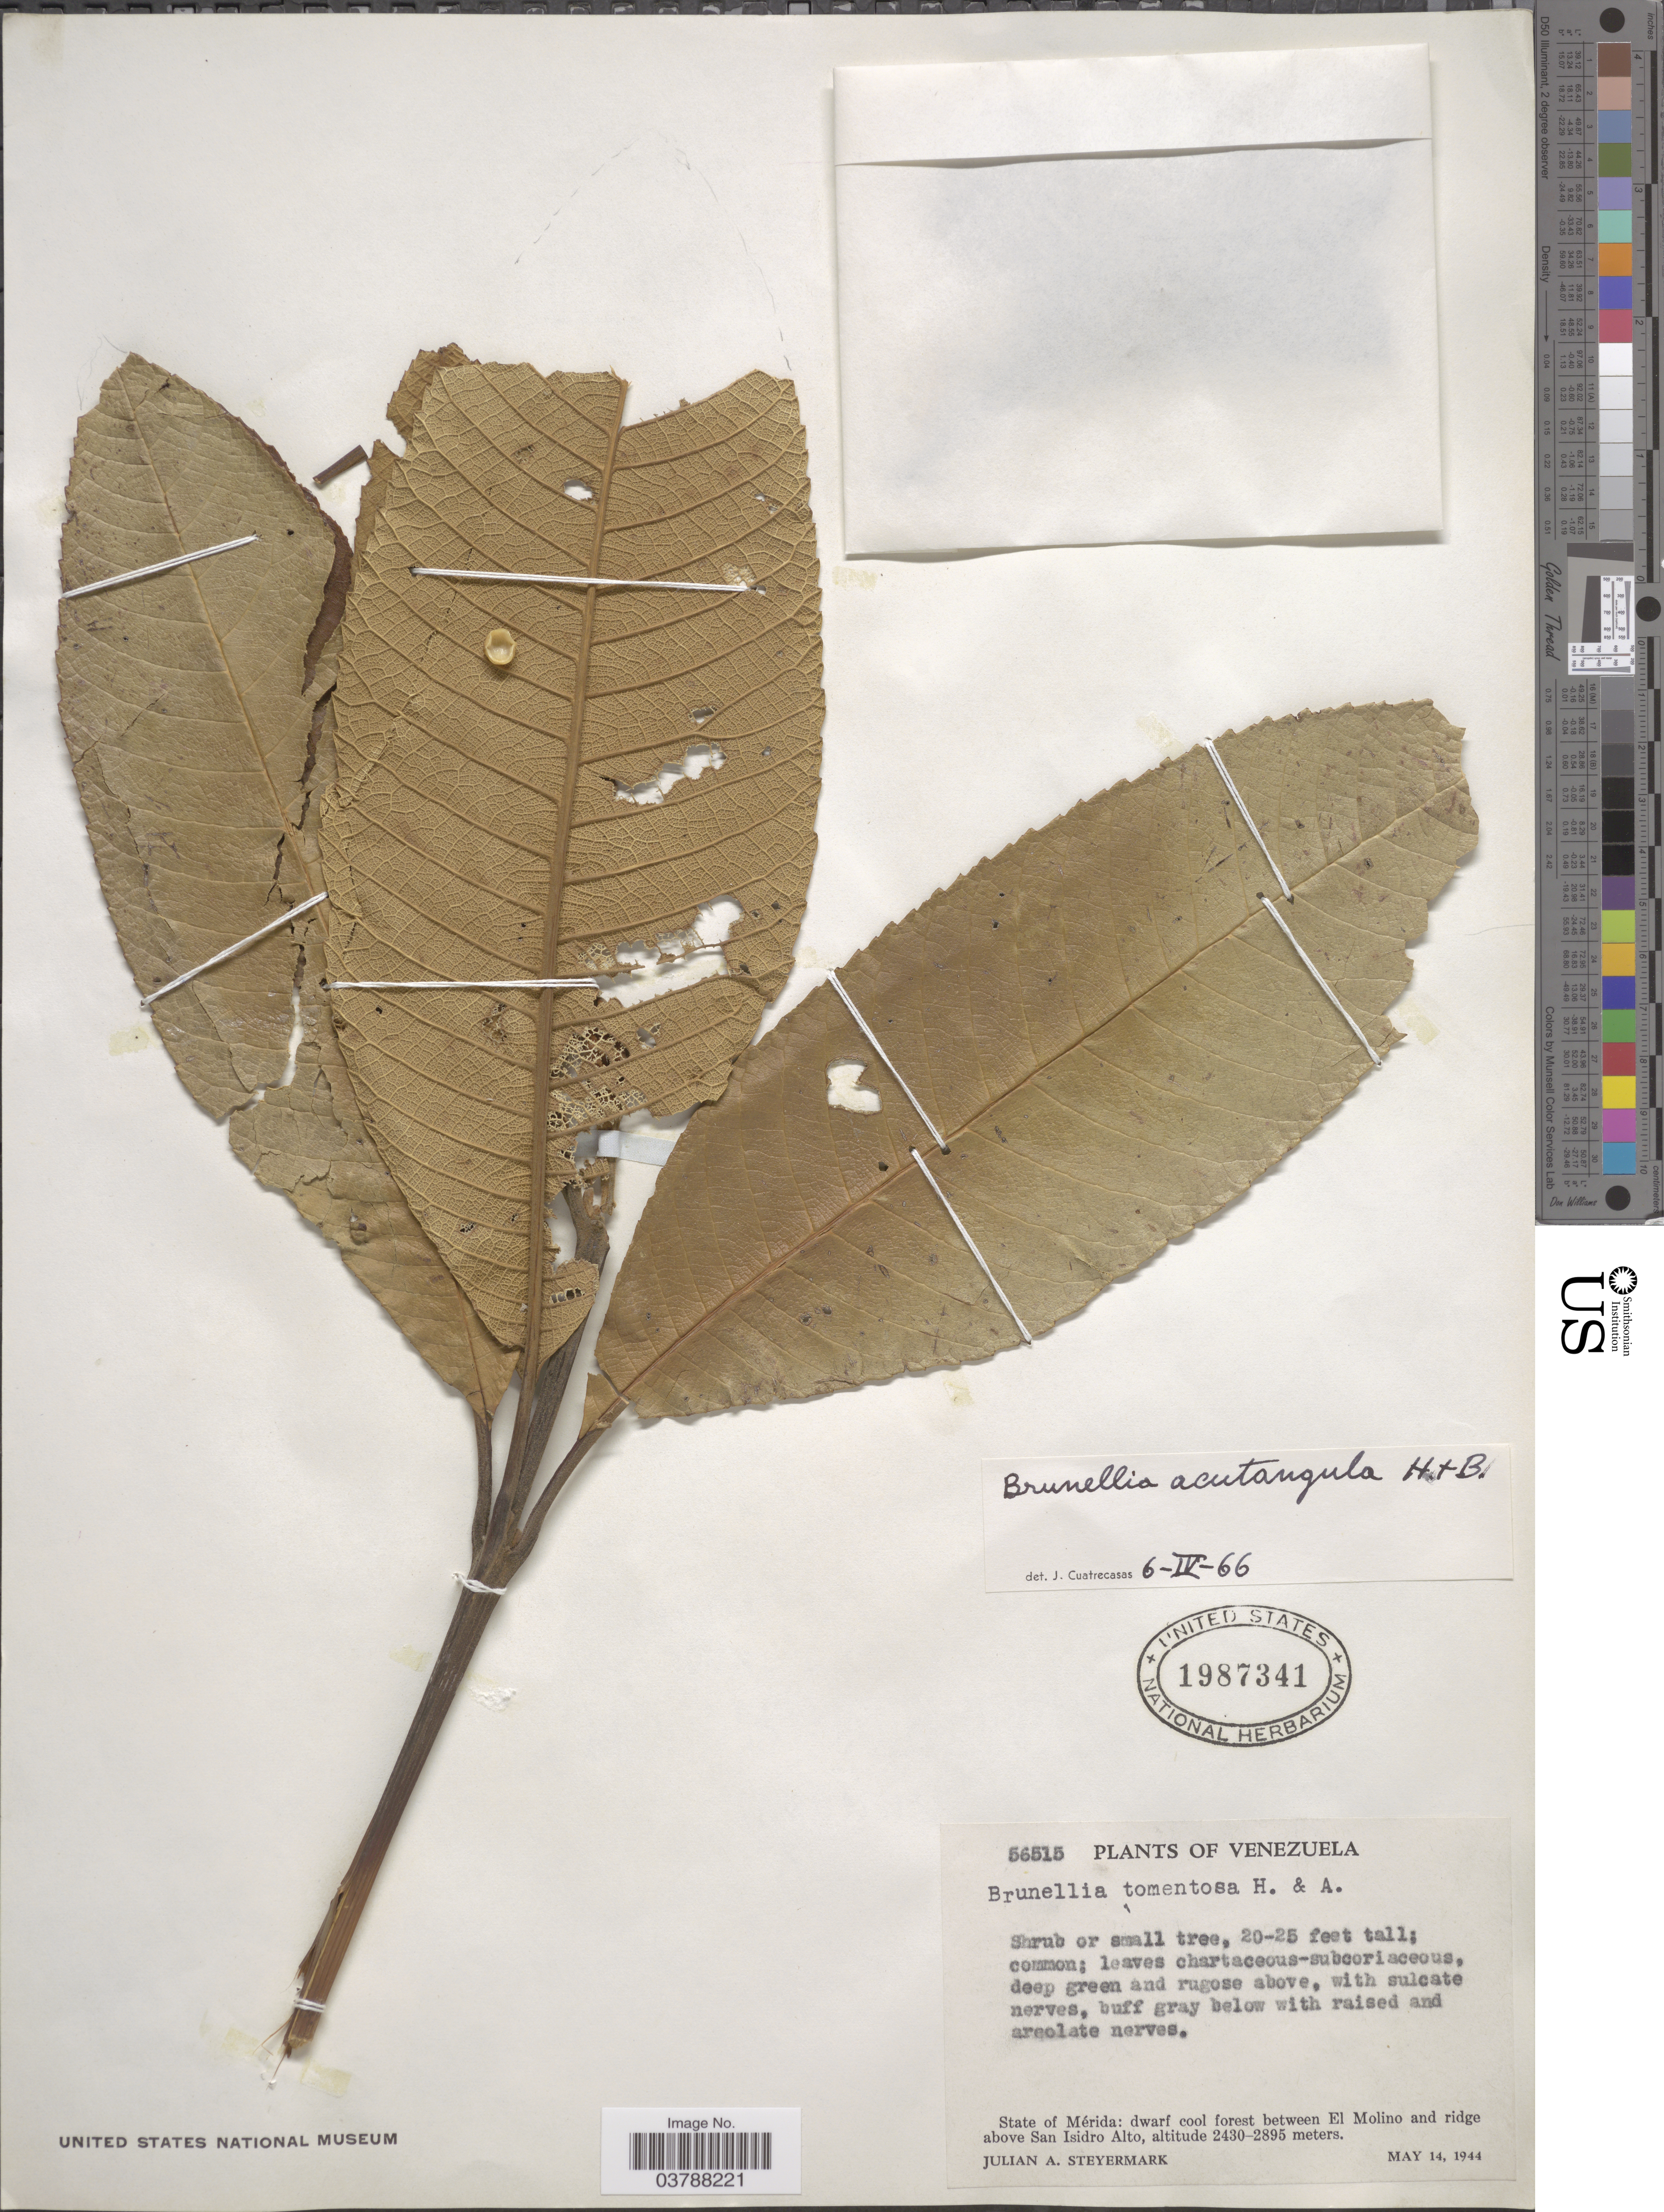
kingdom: Plantae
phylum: Tracheophyta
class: Magnoliopsida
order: Oxalidales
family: Brunelliaceae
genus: Brunellia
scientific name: Brunellia acutangula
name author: Humb. & Bonpl.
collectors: J. Steyermark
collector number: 56515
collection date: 1944-05-14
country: Venezuela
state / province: Merida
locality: Forest between El Molino and ridge above San Isidro Alto.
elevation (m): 2430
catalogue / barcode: US 1987341